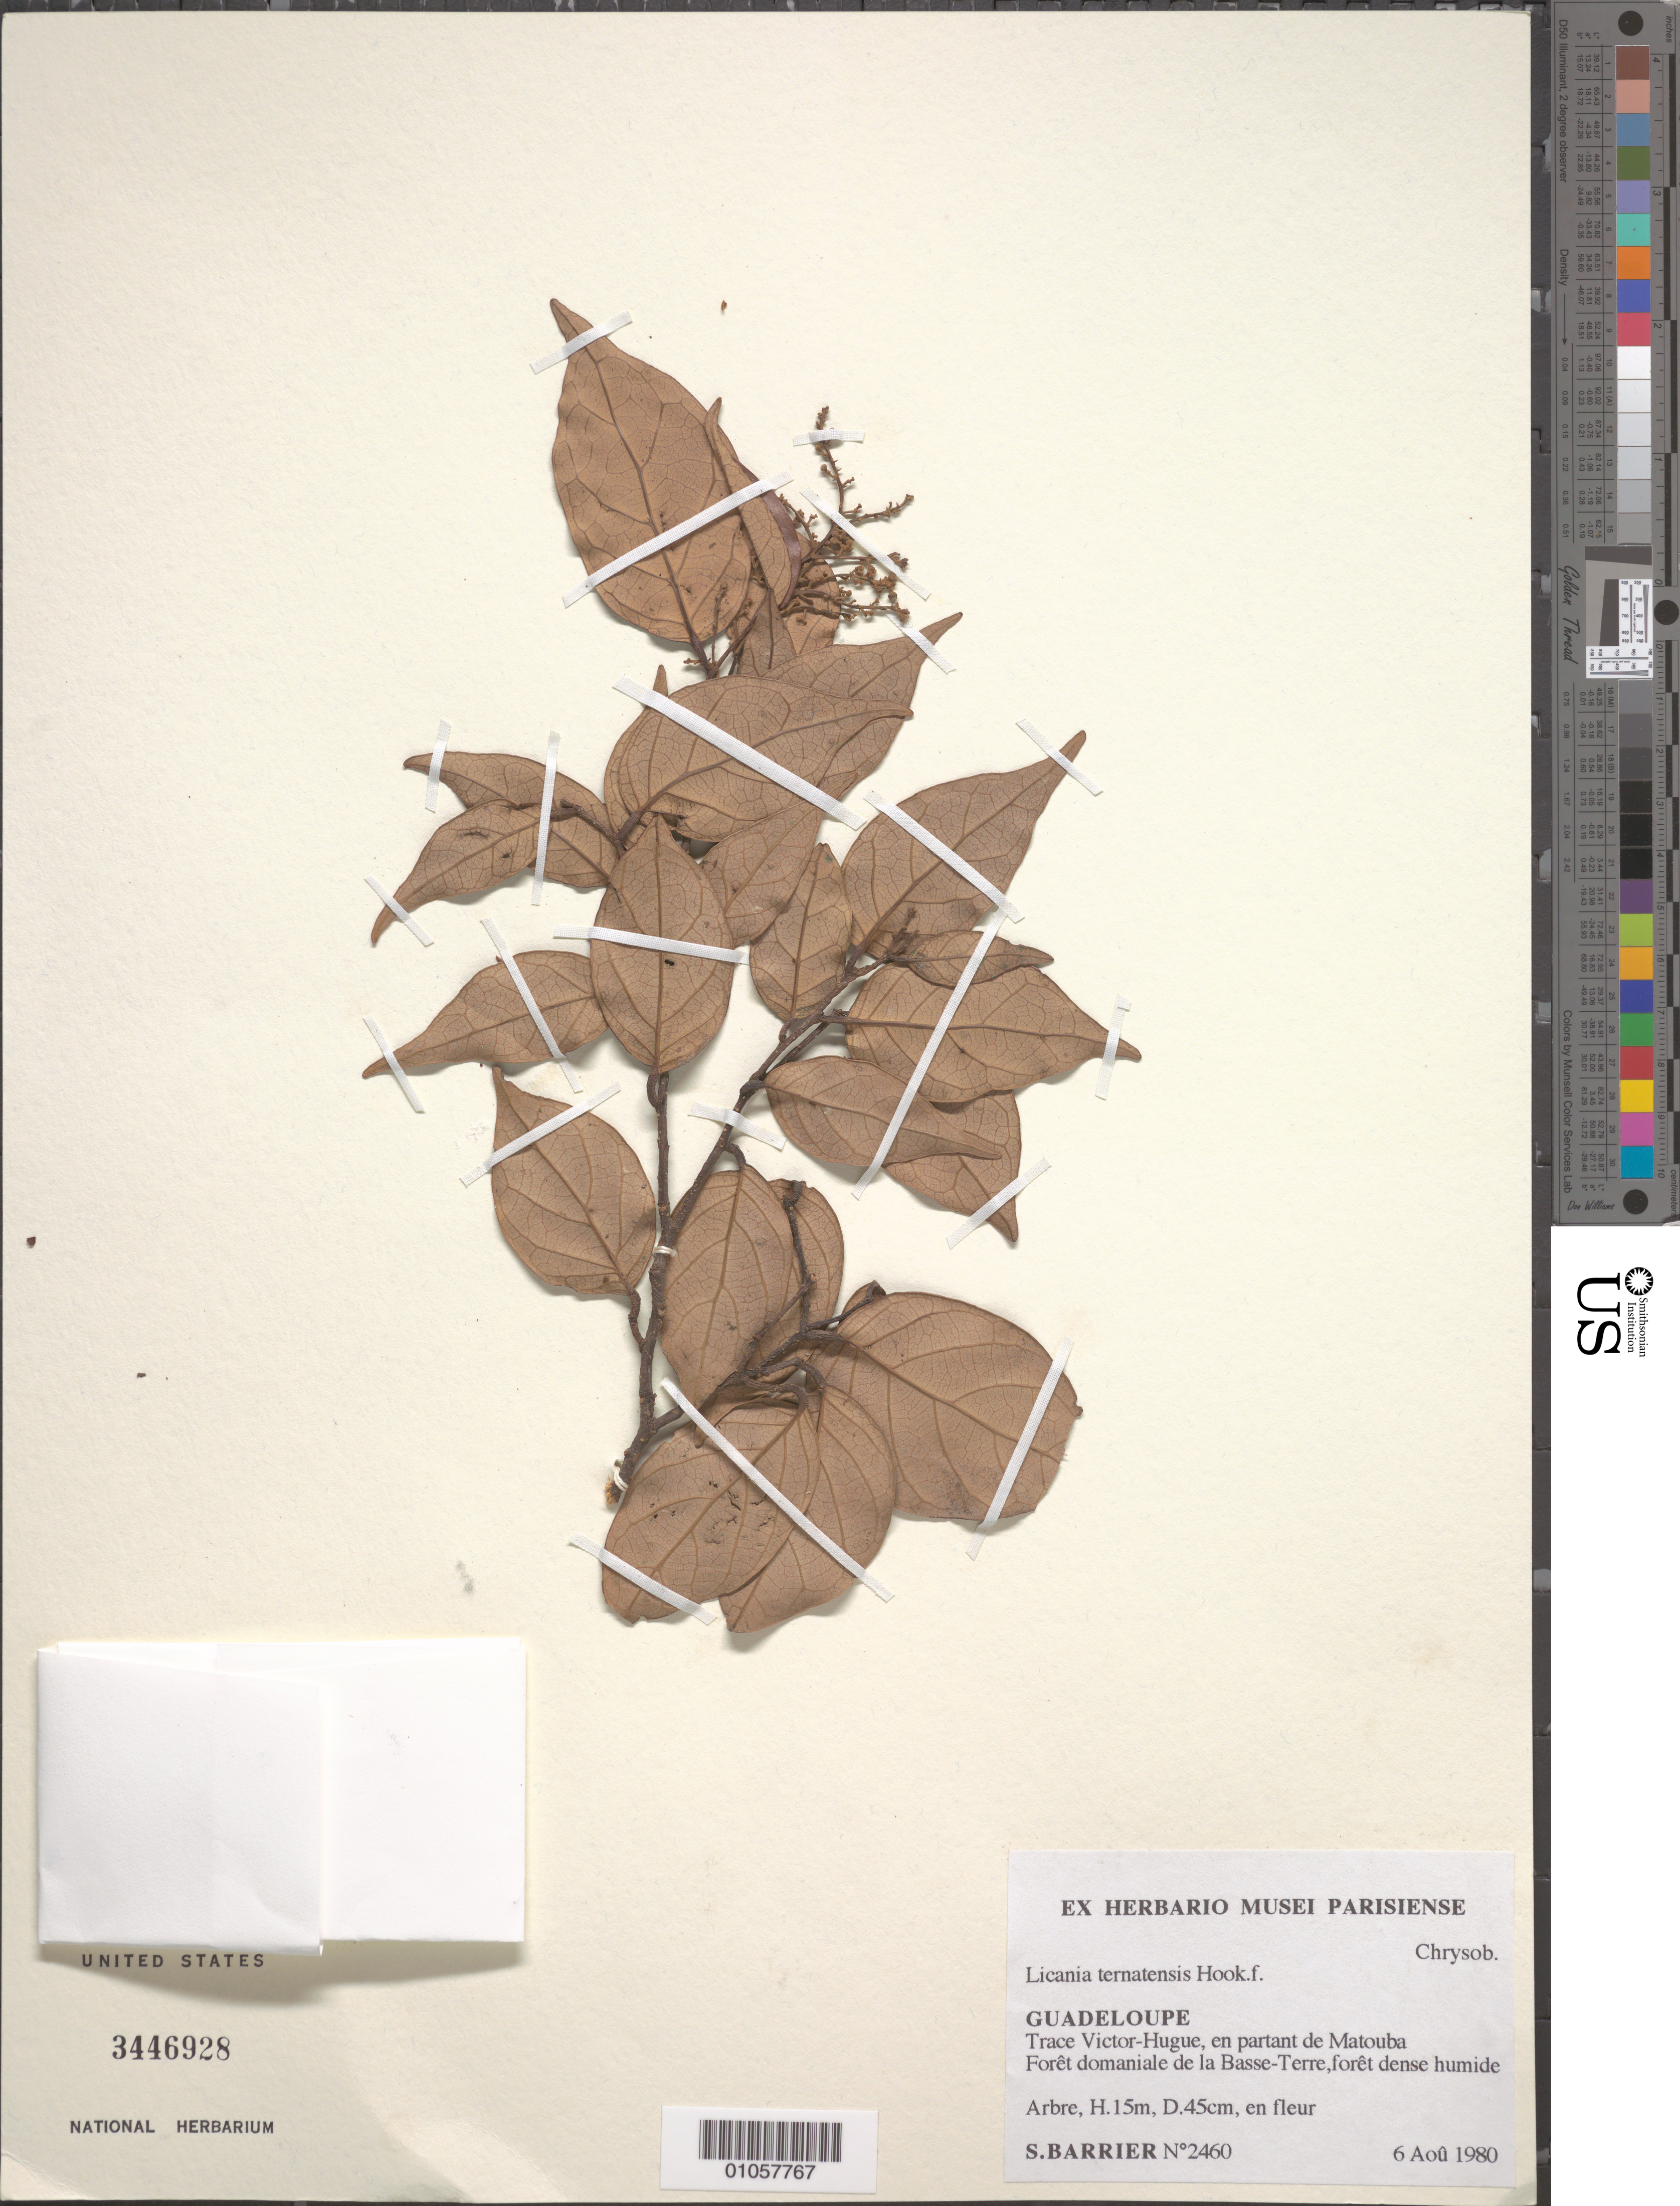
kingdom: Plantae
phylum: Tracheophyta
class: Magnoliopsida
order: Malpighiales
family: Chrysobalanaceae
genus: Licania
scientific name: Licania ternatensis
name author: Hook. f. ex Duss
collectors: S. Barrier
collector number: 2460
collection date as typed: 06 Aug 1980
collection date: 1980-08-06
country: Guadeloupe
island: Basse Terre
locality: Trace Victor-Hugue, en partant de Matouba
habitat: Forêt dominaile de la Basse-Terre; forêt dense humide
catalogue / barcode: US 3446928